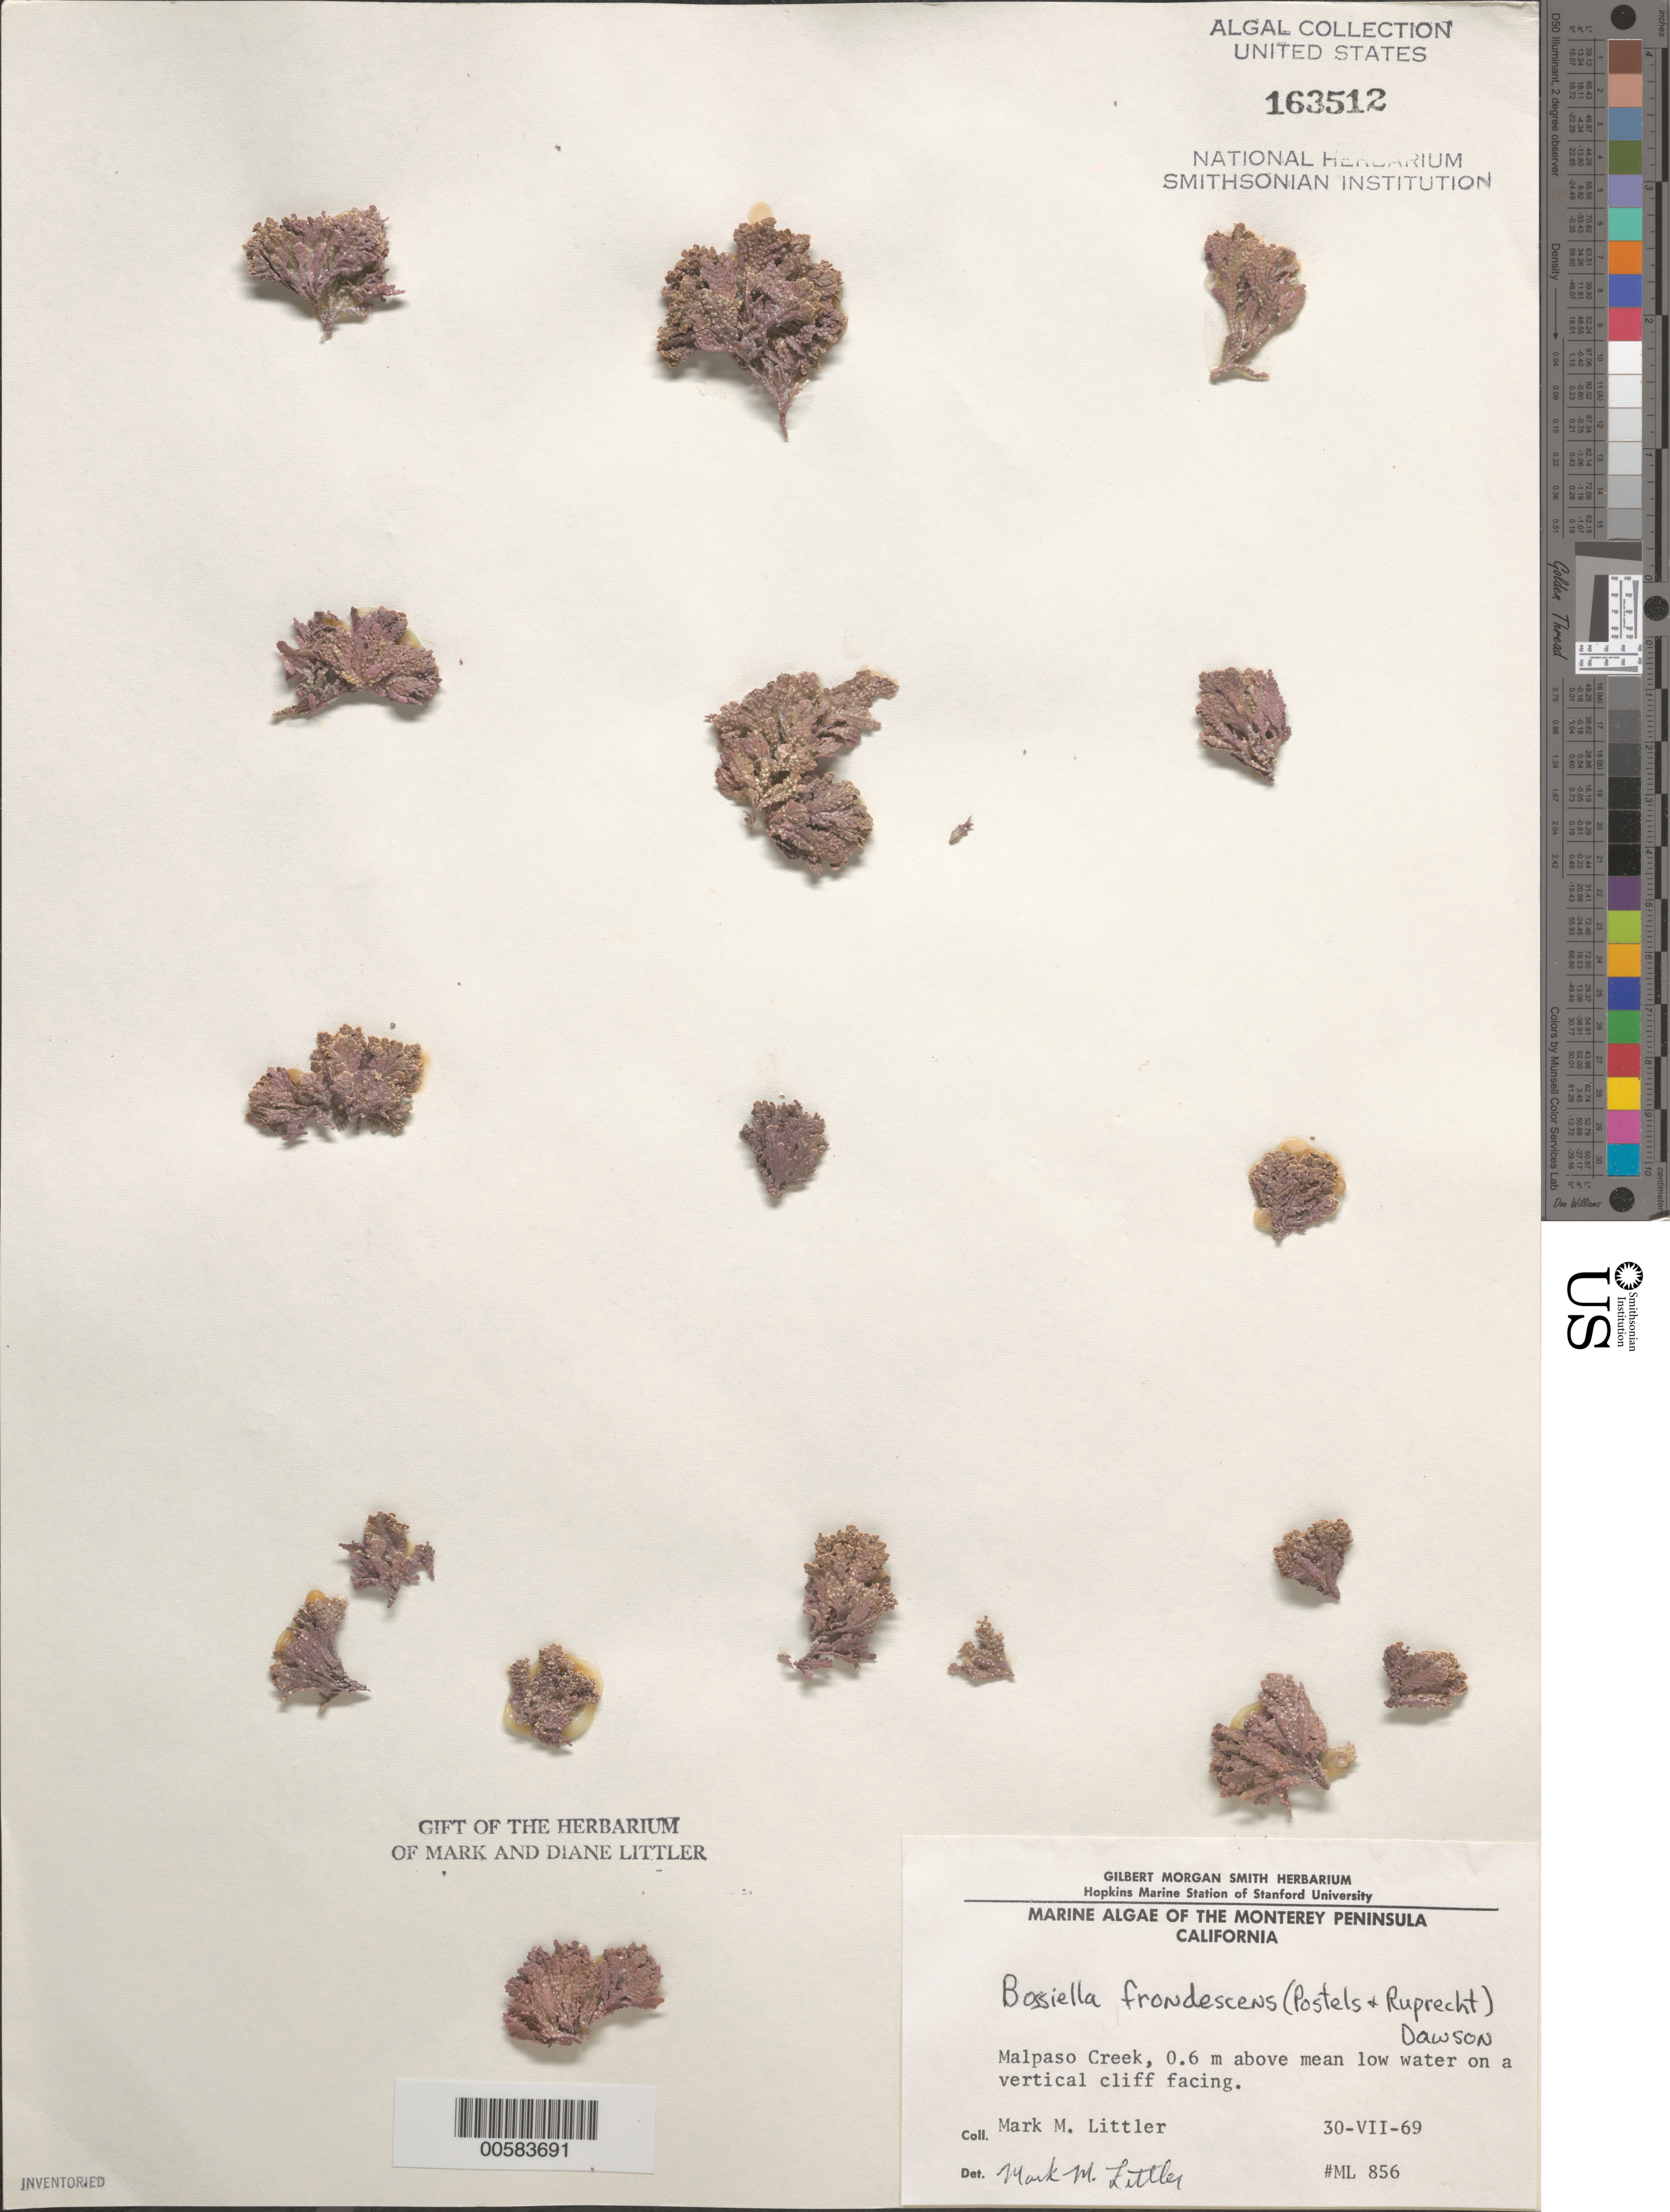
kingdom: Plantae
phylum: Rhodophyta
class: Florideophyceae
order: Corallinales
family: Corallinaceae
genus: Bossiella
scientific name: Bossiella frondescens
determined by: Littler, M. M.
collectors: M. M. Littler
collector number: ML 856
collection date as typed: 30 Jul 1969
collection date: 1969-07-30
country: United States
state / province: California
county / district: Monterey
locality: Malpaso Creek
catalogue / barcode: US 163512